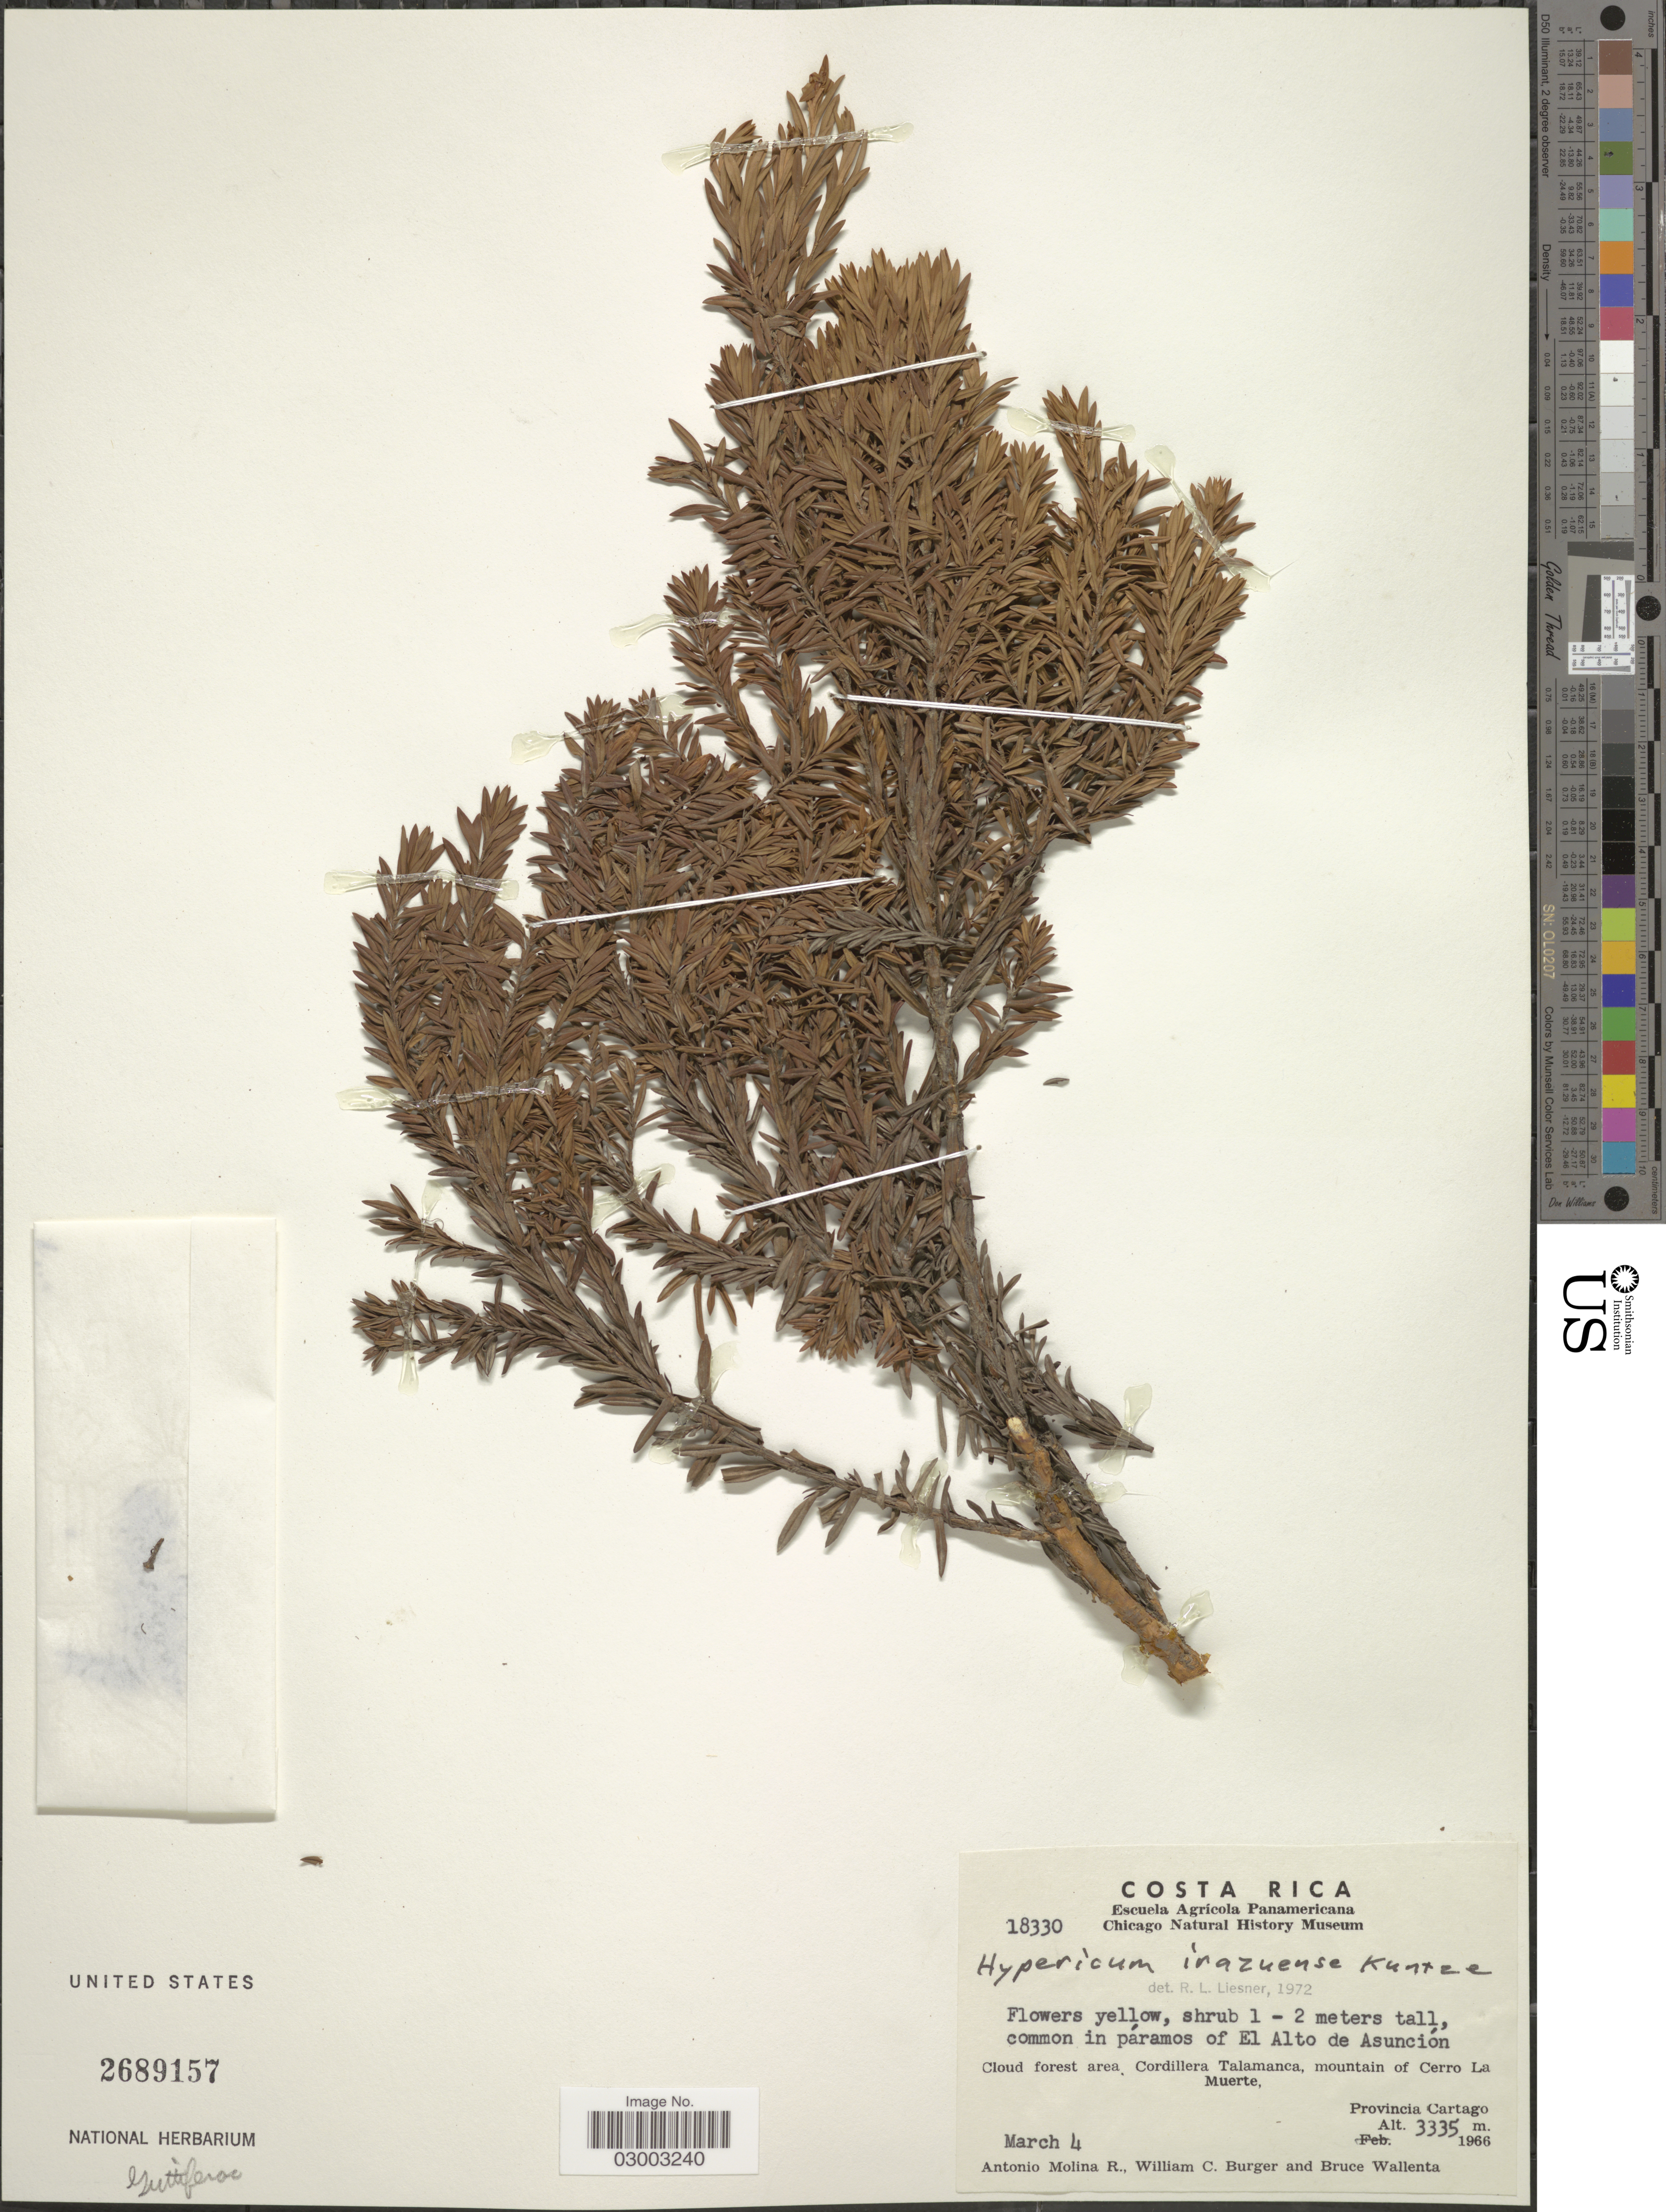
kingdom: Plantae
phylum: Tracheophyta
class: Magnoliopsida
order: Malpighiales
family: Hypericaceae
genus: Hypericum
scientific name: Hypericum irazuense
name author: Kuntze ex N. Robson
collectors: A. Molina R., W. Burger & B. Wallenta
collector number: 18330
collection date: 1966-03-04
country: Costa Rica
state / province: Cartago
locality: Common in páramos of El Alto de Asunción. Cloud forest area Cordillera Talamanca, mountain of Cerro La Muerte. Provincia Cartago.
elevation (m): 3335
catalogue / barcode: US 2689157